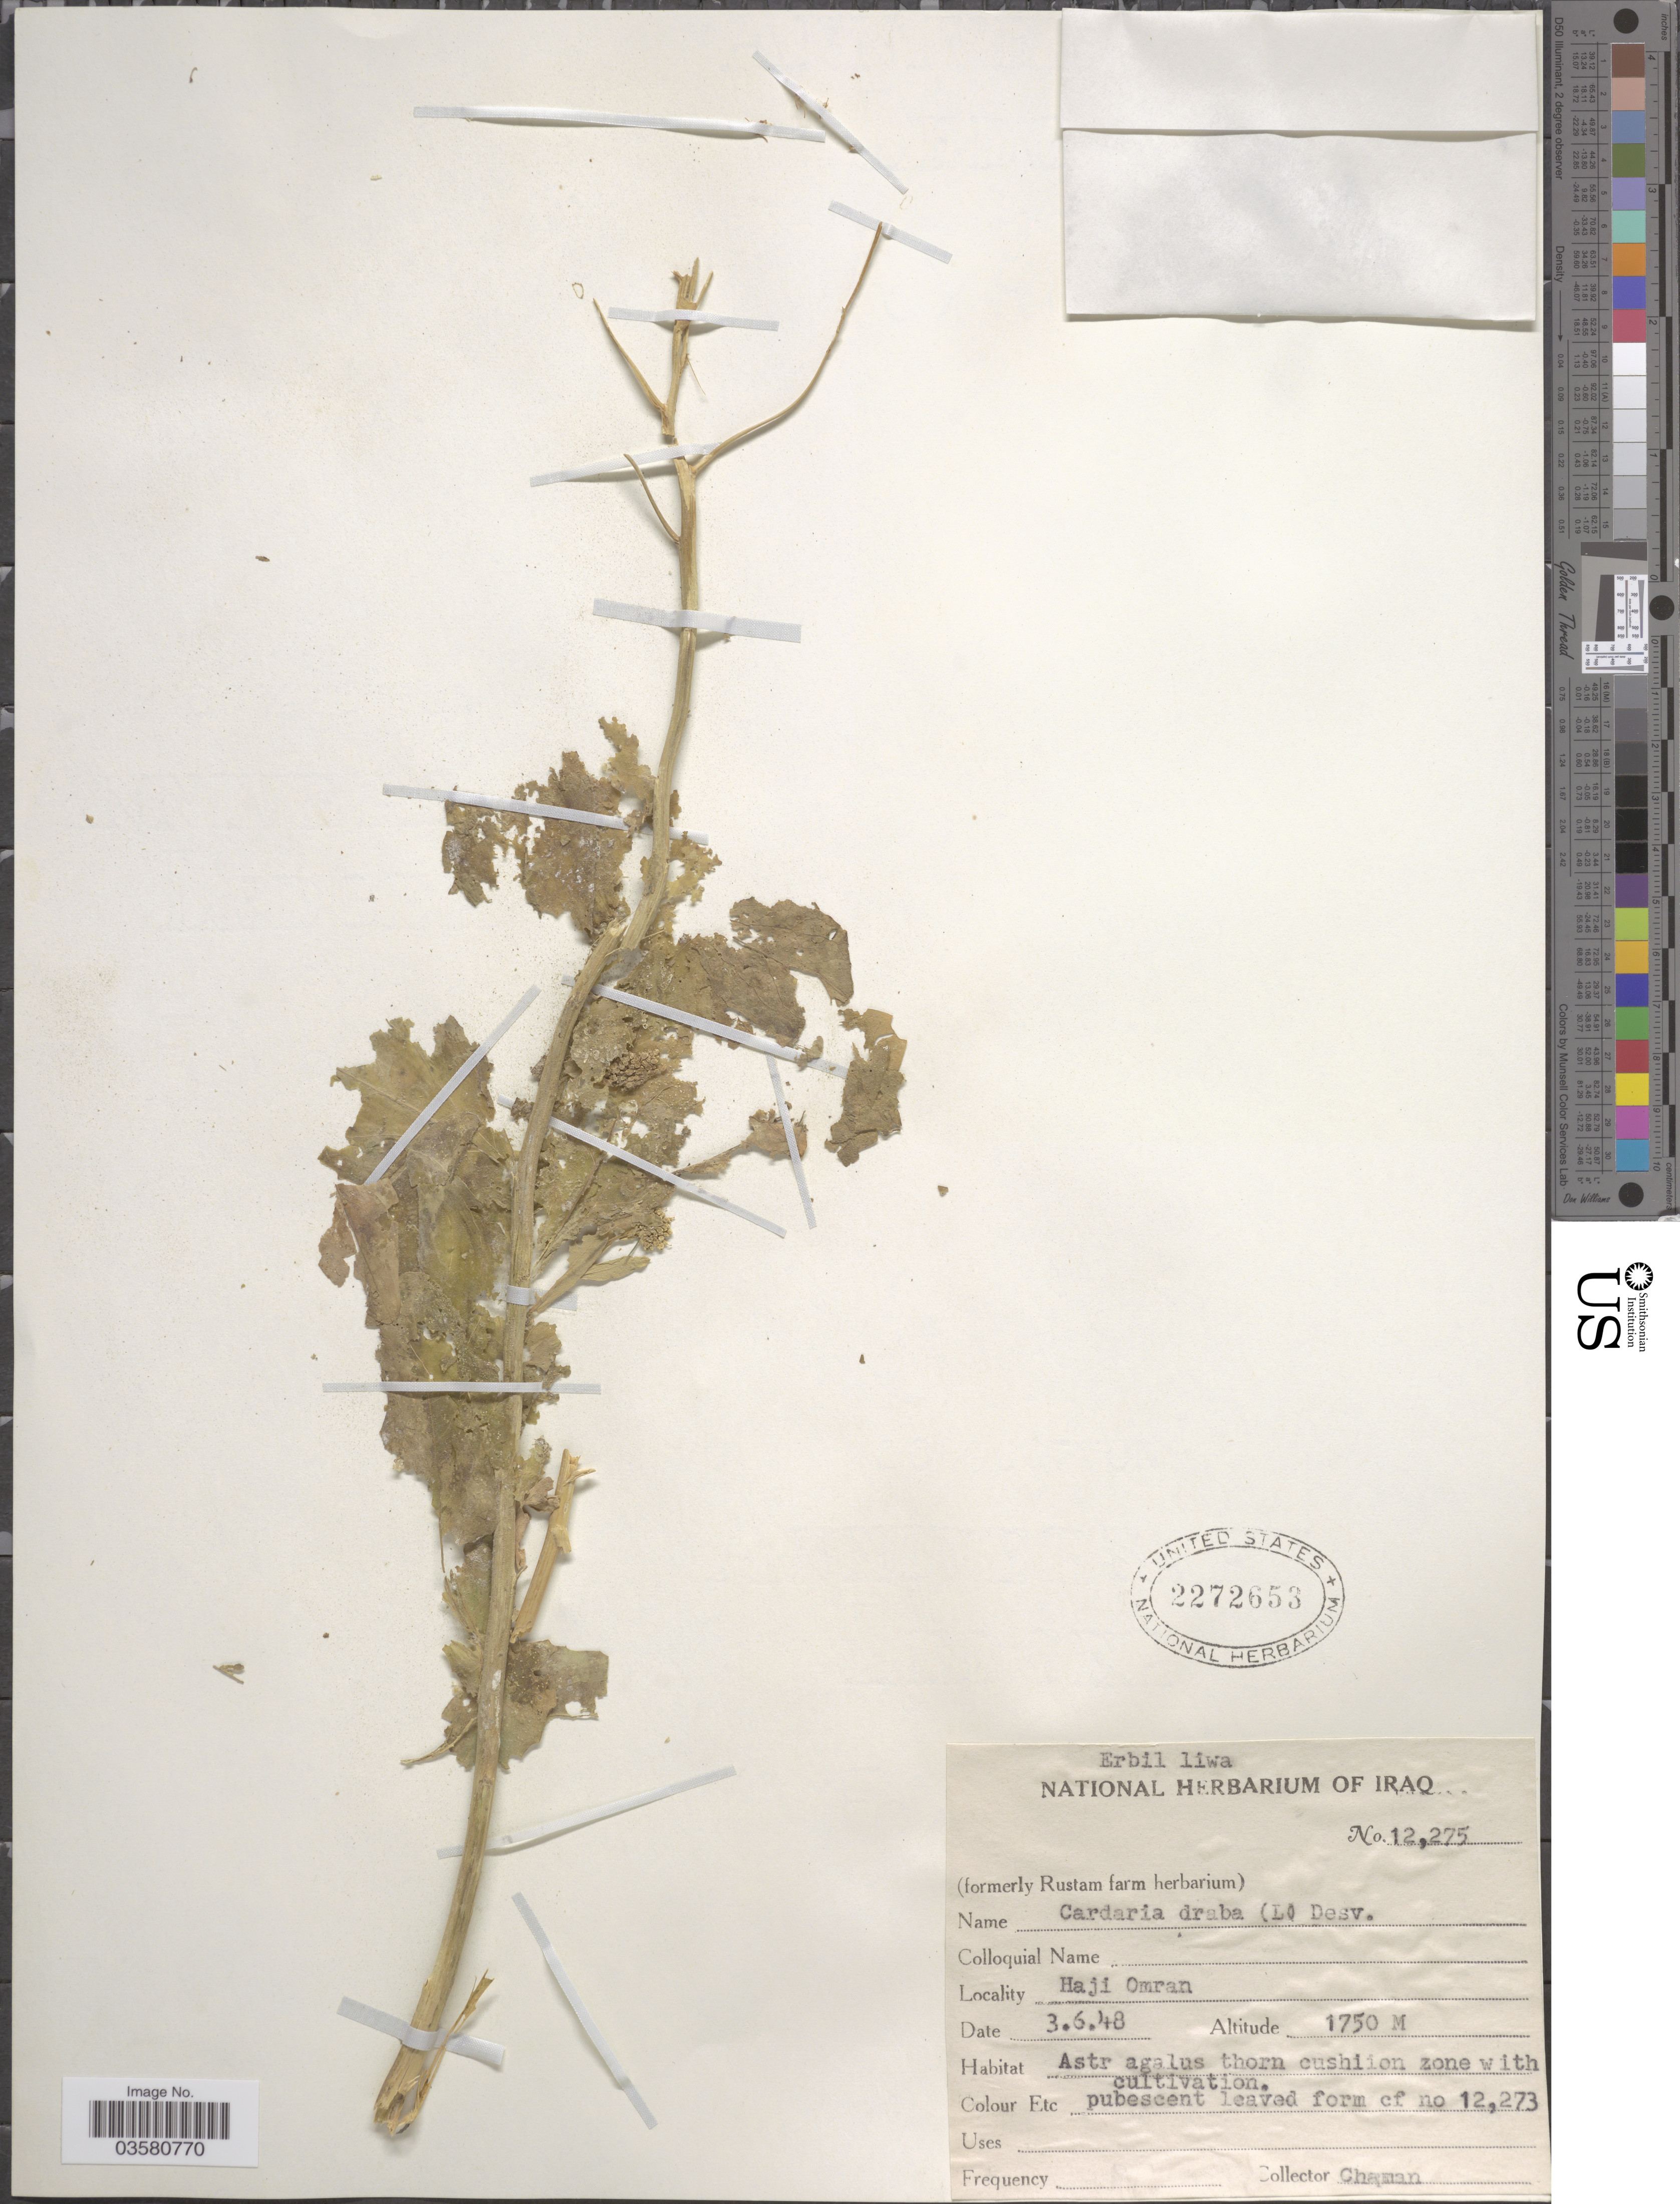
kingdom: Plantae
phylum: Tracheophyta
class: Magnoliopsida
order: Brassicales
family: Brassicaceae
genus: Lepidium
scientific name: Lepidium draba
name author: L.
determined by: Strong, M. T., (US), Smithsonian Institution - National Museum of Natural History (UNITED STATES)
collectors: A. Chapman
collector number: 12275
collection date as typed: Transcribed d/m/y: 3/6/48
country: Iraq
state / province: Arbīl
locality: Erbil liwa. Haji Omran.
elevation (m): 1750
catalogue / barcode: US 2272653